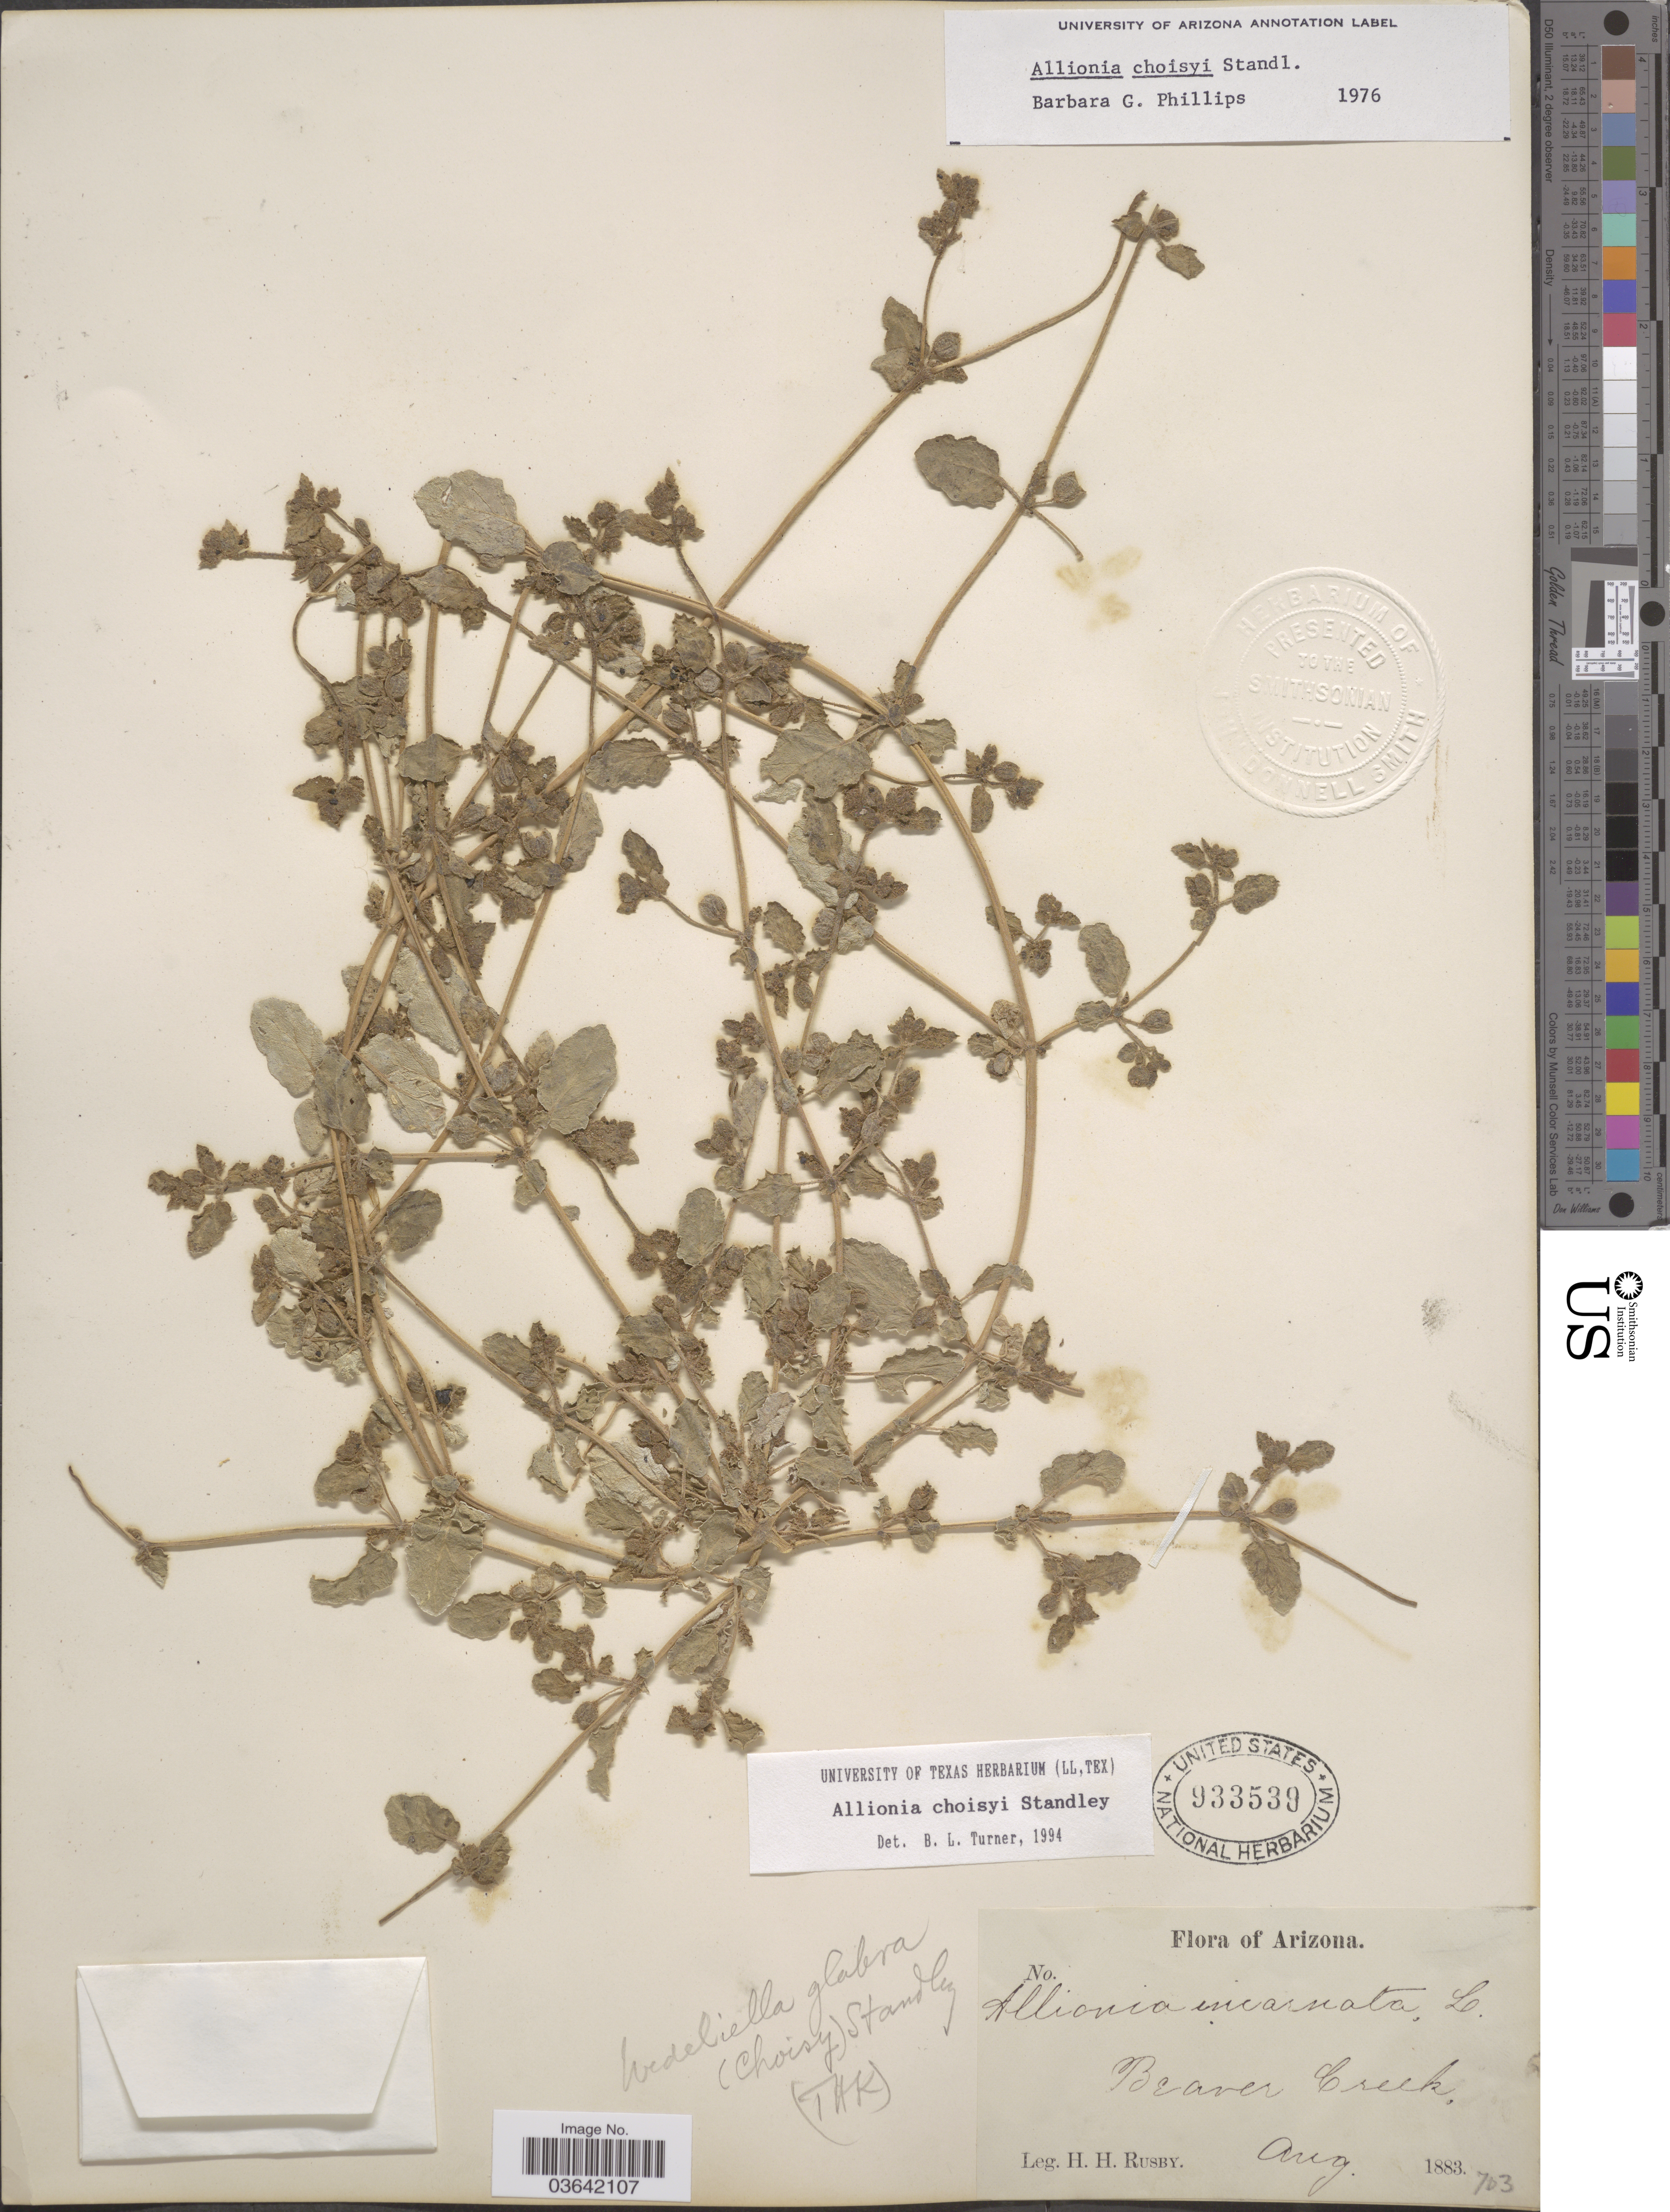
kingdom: Plantae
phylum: Tracheophyta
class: Magnoliopsida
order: Caryophyllales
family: Nyctaginaceae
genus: Allionia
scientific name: Allionia choisyi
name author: Standl.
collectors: H. H. Rusby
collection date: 1883-08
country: United States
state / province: Arizona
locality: Beaver Creek.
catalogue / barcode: US 933539